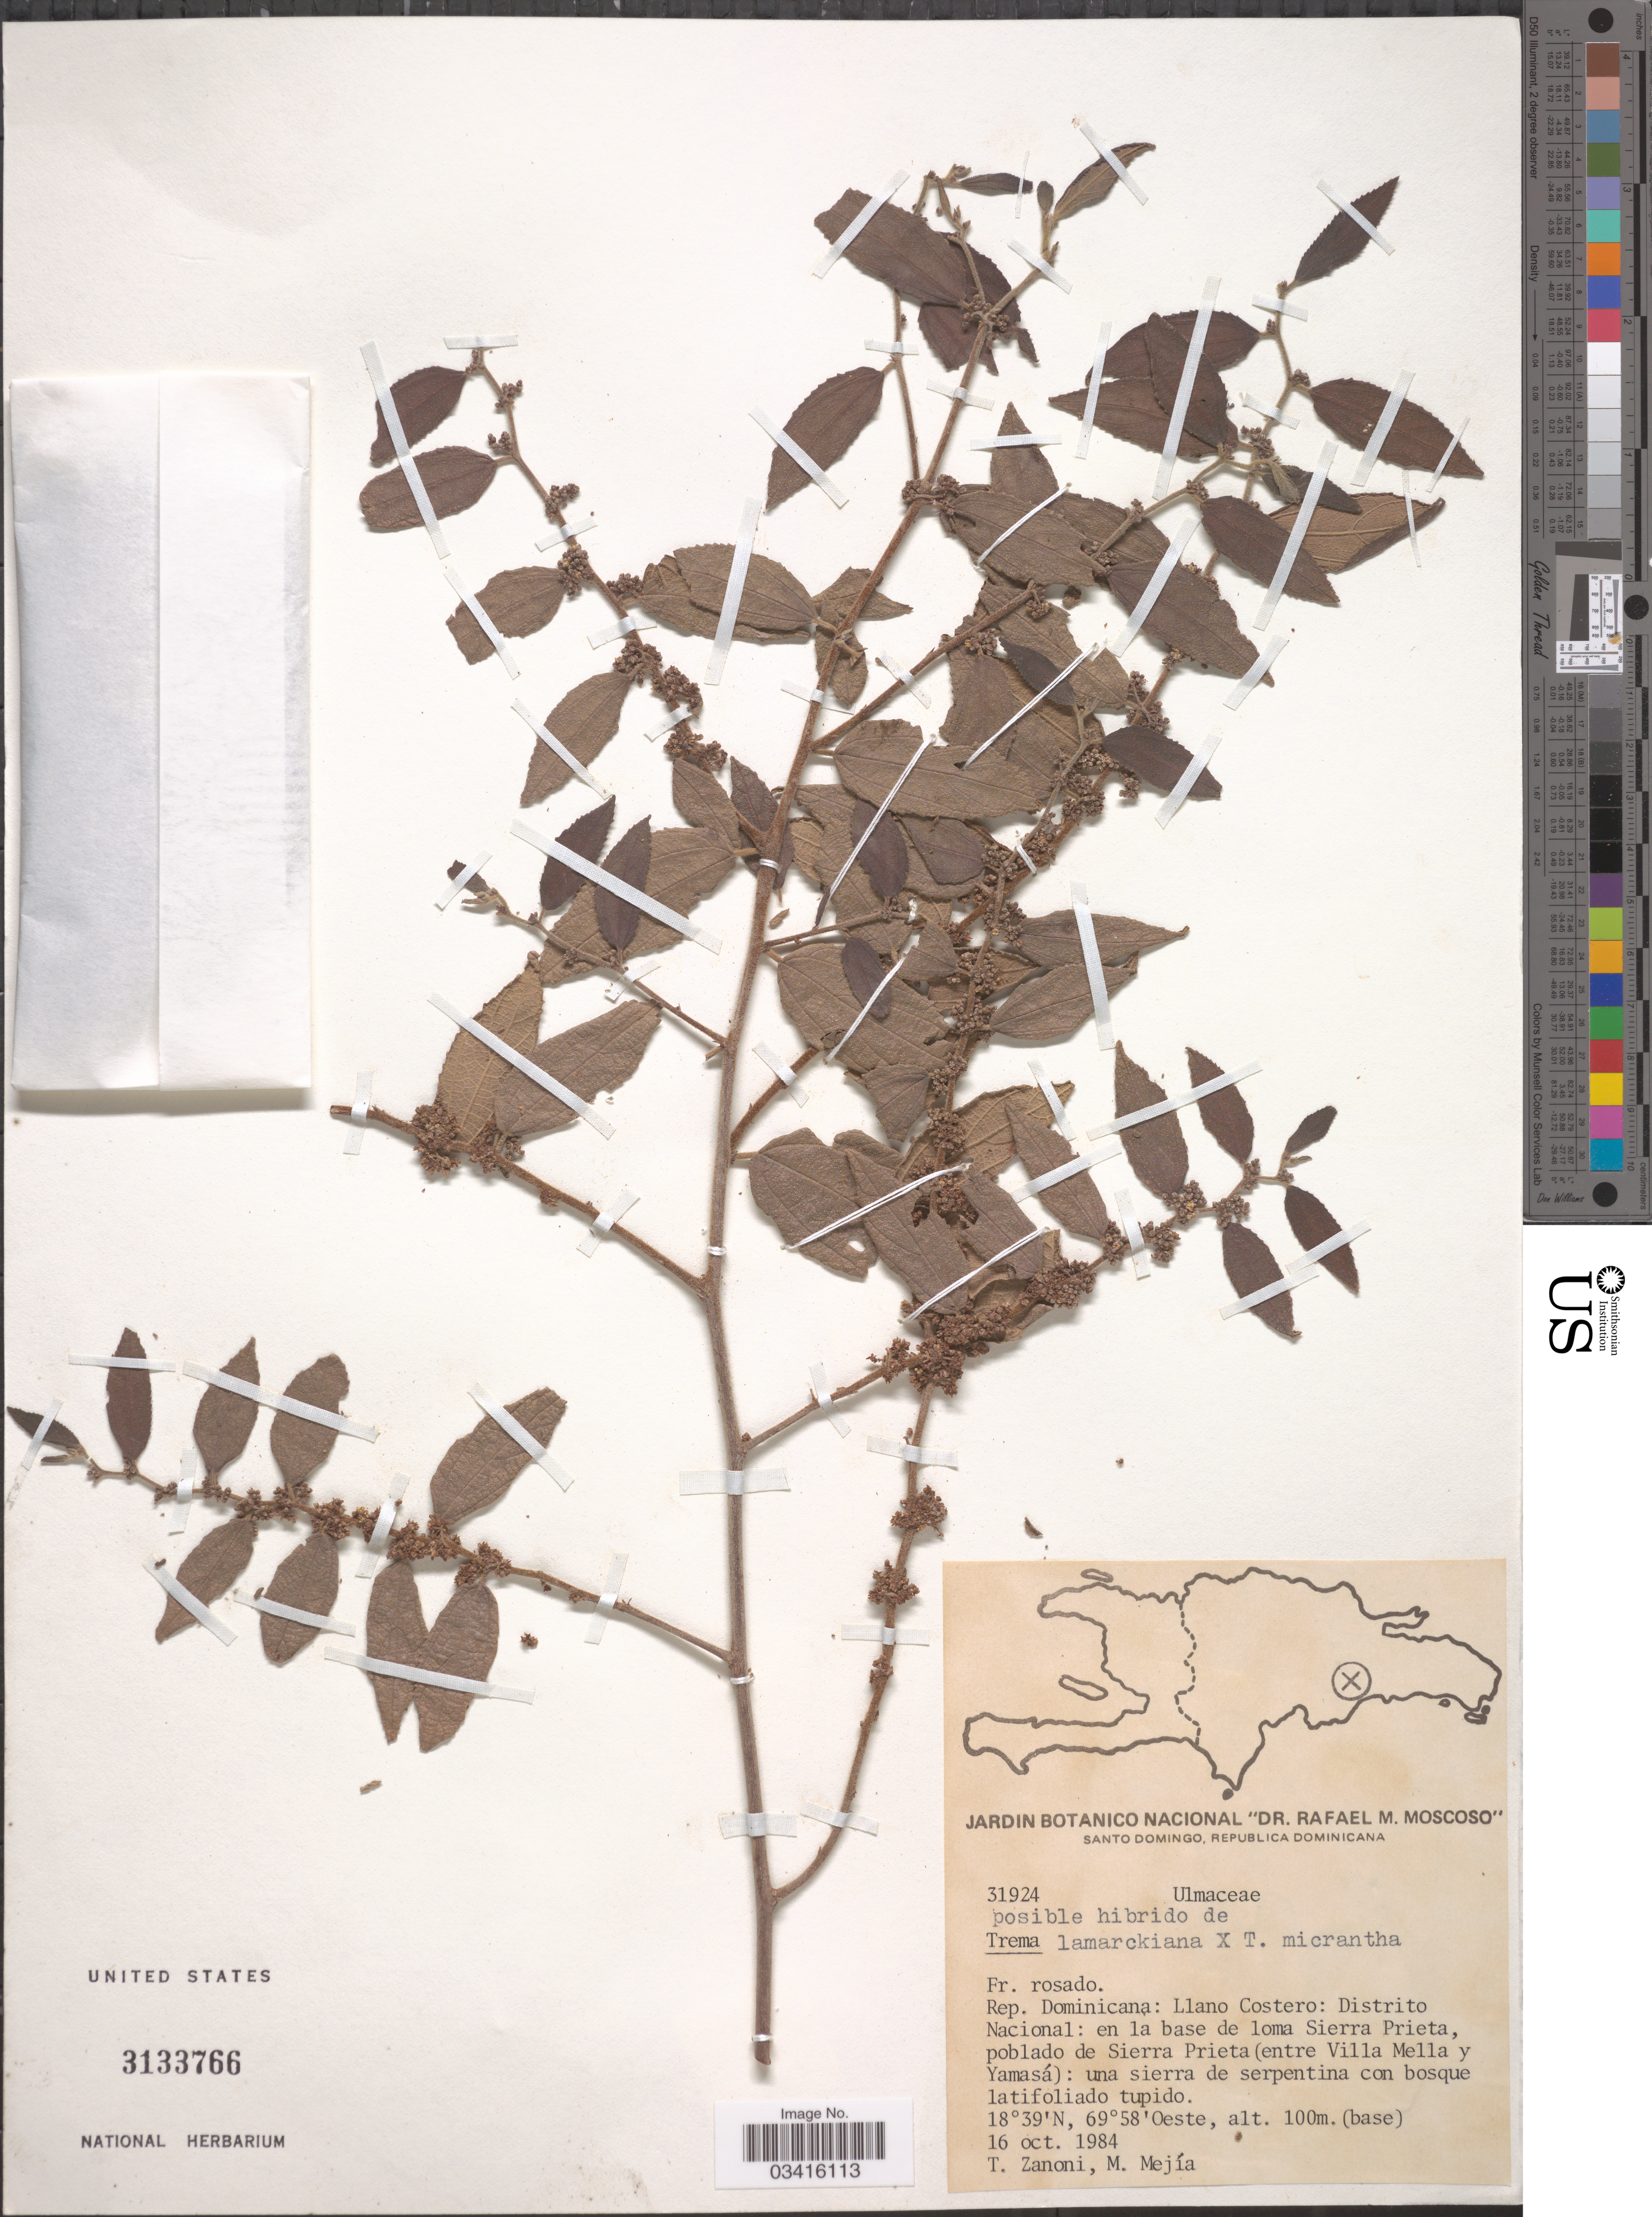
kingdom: Plantae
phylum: Tracheophyta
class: Magnoliopsida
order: Rosales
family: Cannabaceae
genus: Trema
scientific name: Trema lamarckianum x T. micranthum (L.) Blume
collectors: T. Zanoni & M. Mejia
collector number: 31924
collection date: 1984-10-16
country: Dominican Republic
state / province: Distrito Nacional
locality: Llano Costero: en la base de loma Sierra Prieta, poblado de Sierra Prieta (entre Villa Mella y Yamasá).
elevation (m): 100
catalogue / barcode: US 3133766